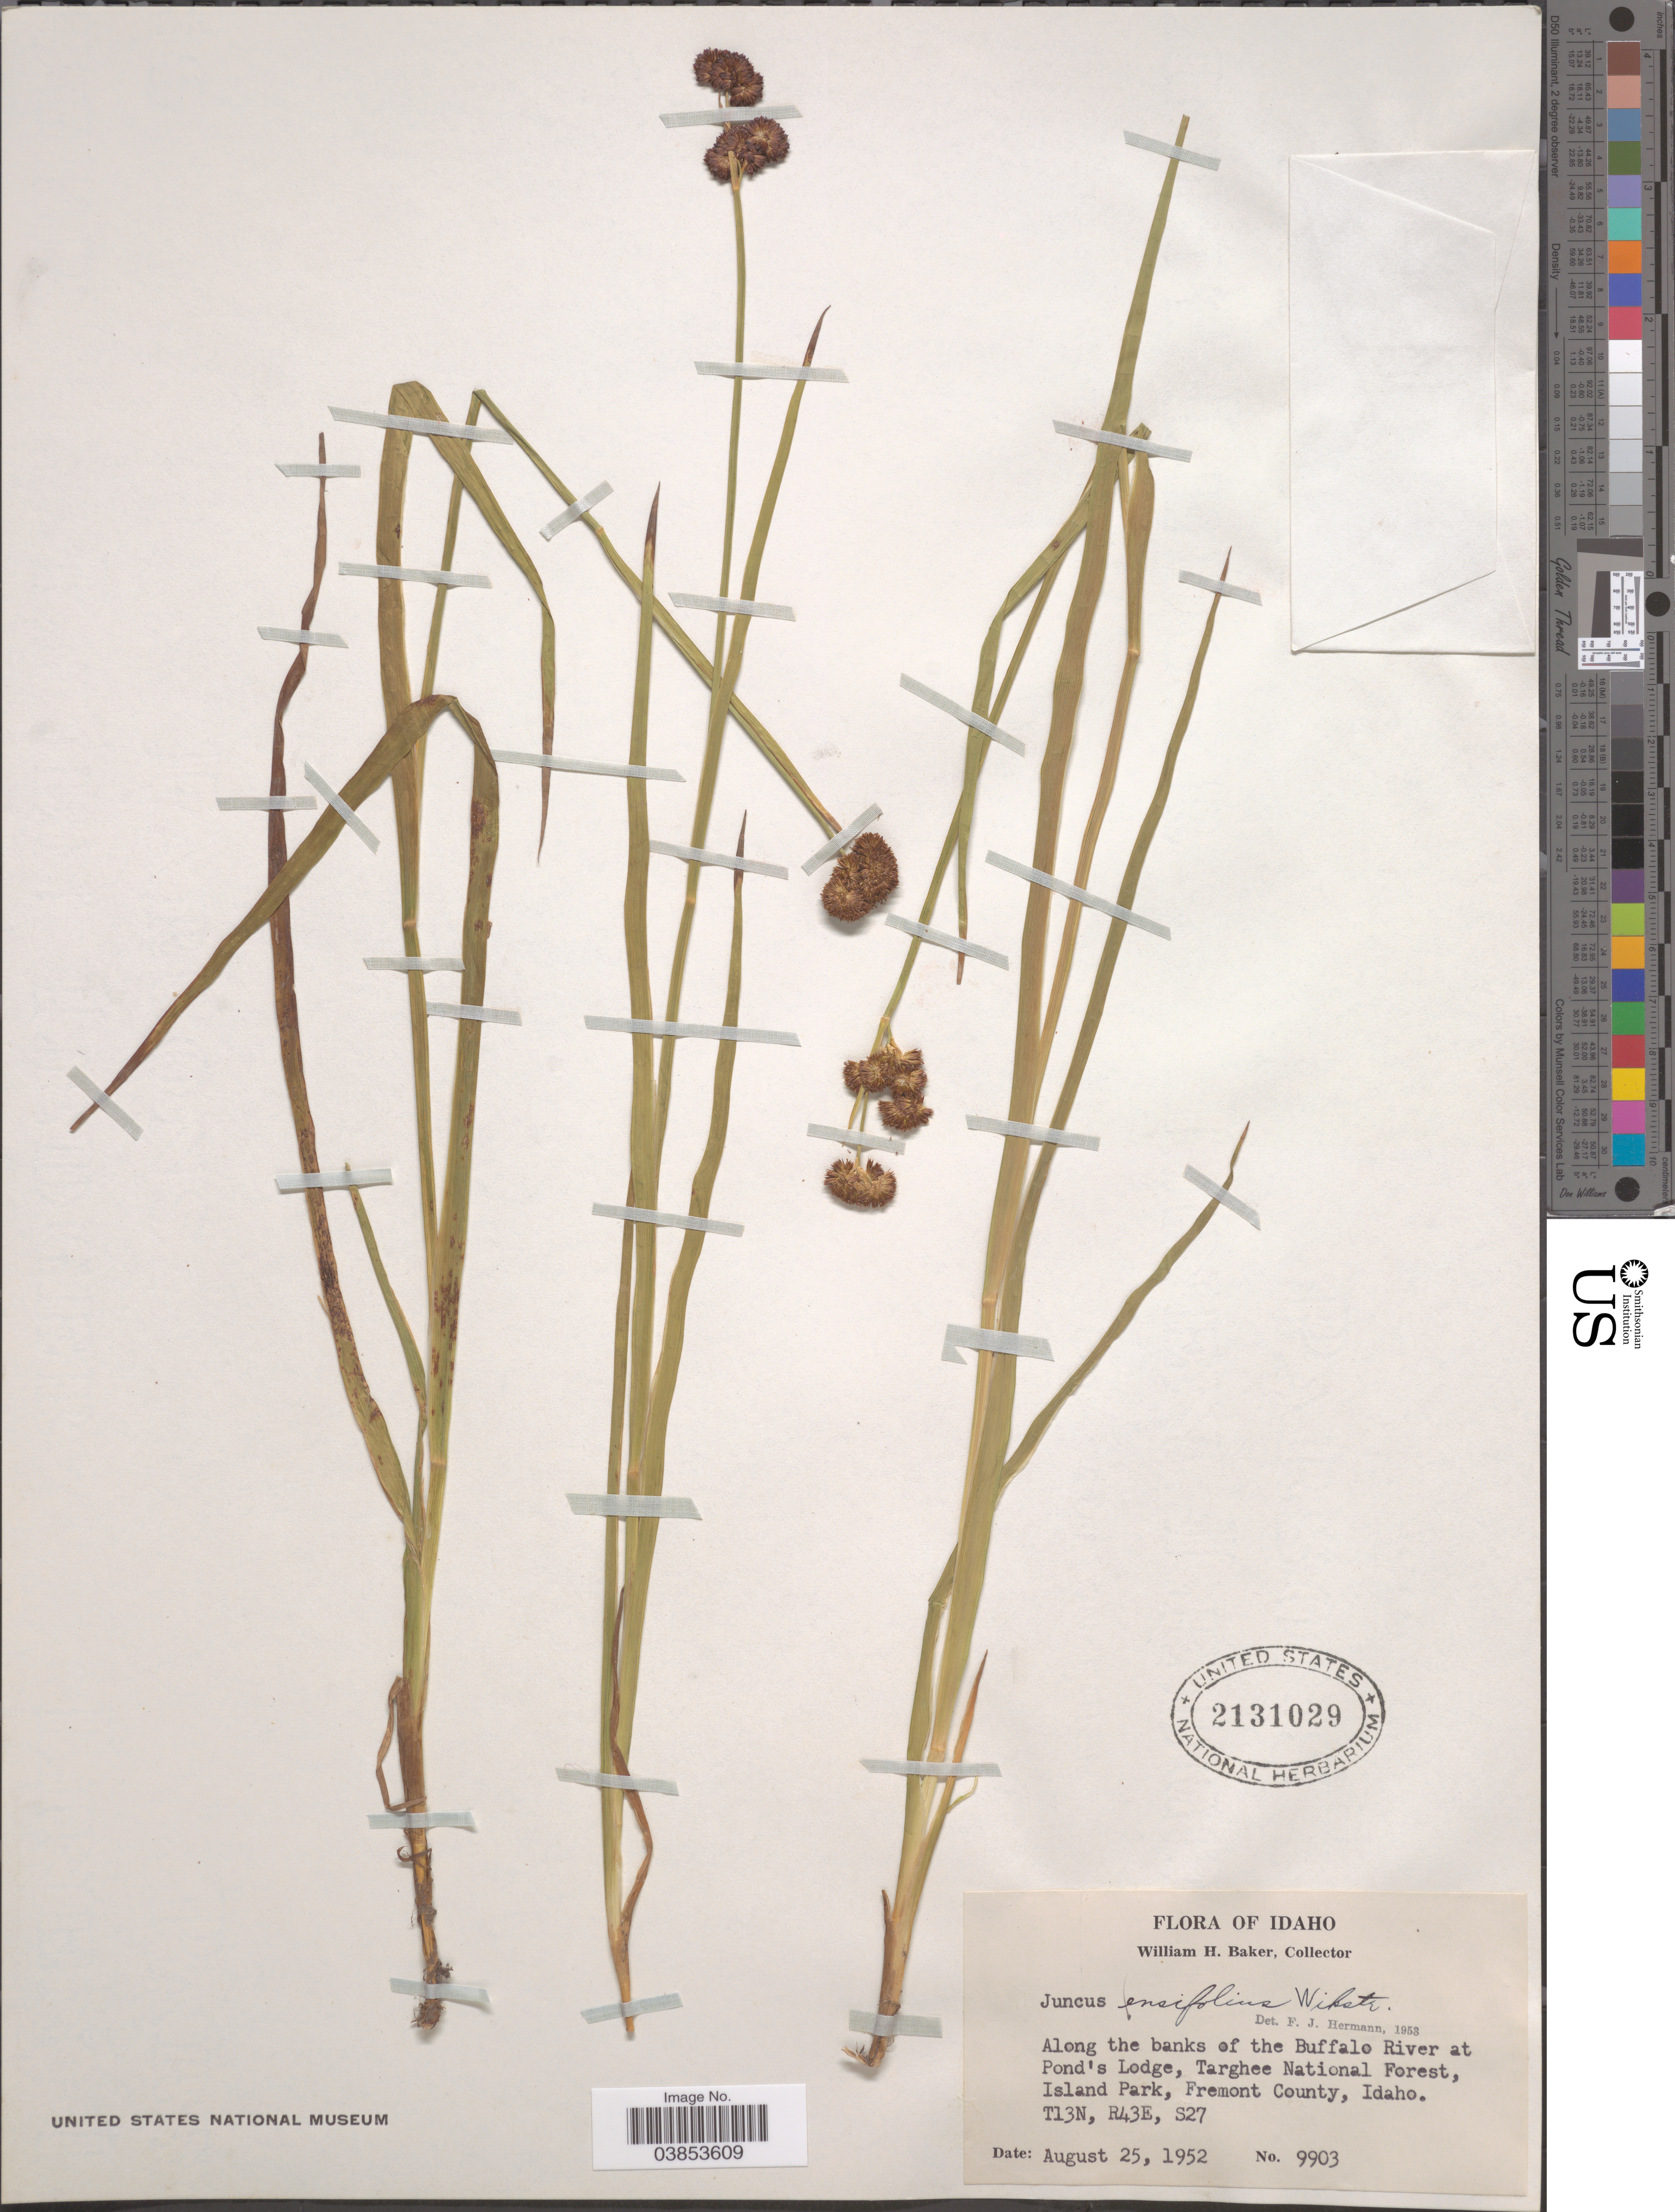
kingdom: Plantae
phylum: Tracheophyta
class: Liliopsida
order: Poales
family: Juncaceae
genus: Juncus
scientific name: Juncus ensifolius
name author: Wikstr.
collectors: W. H. Baker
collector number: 9903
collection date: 1952-08-25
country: United States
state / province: Idaho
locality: Along the banks of the Buffalo River at Pond's Lodge, Targhee National Forest, Island Park, Fremont County. T13N, R43E, S27.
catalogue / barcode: US 2131029